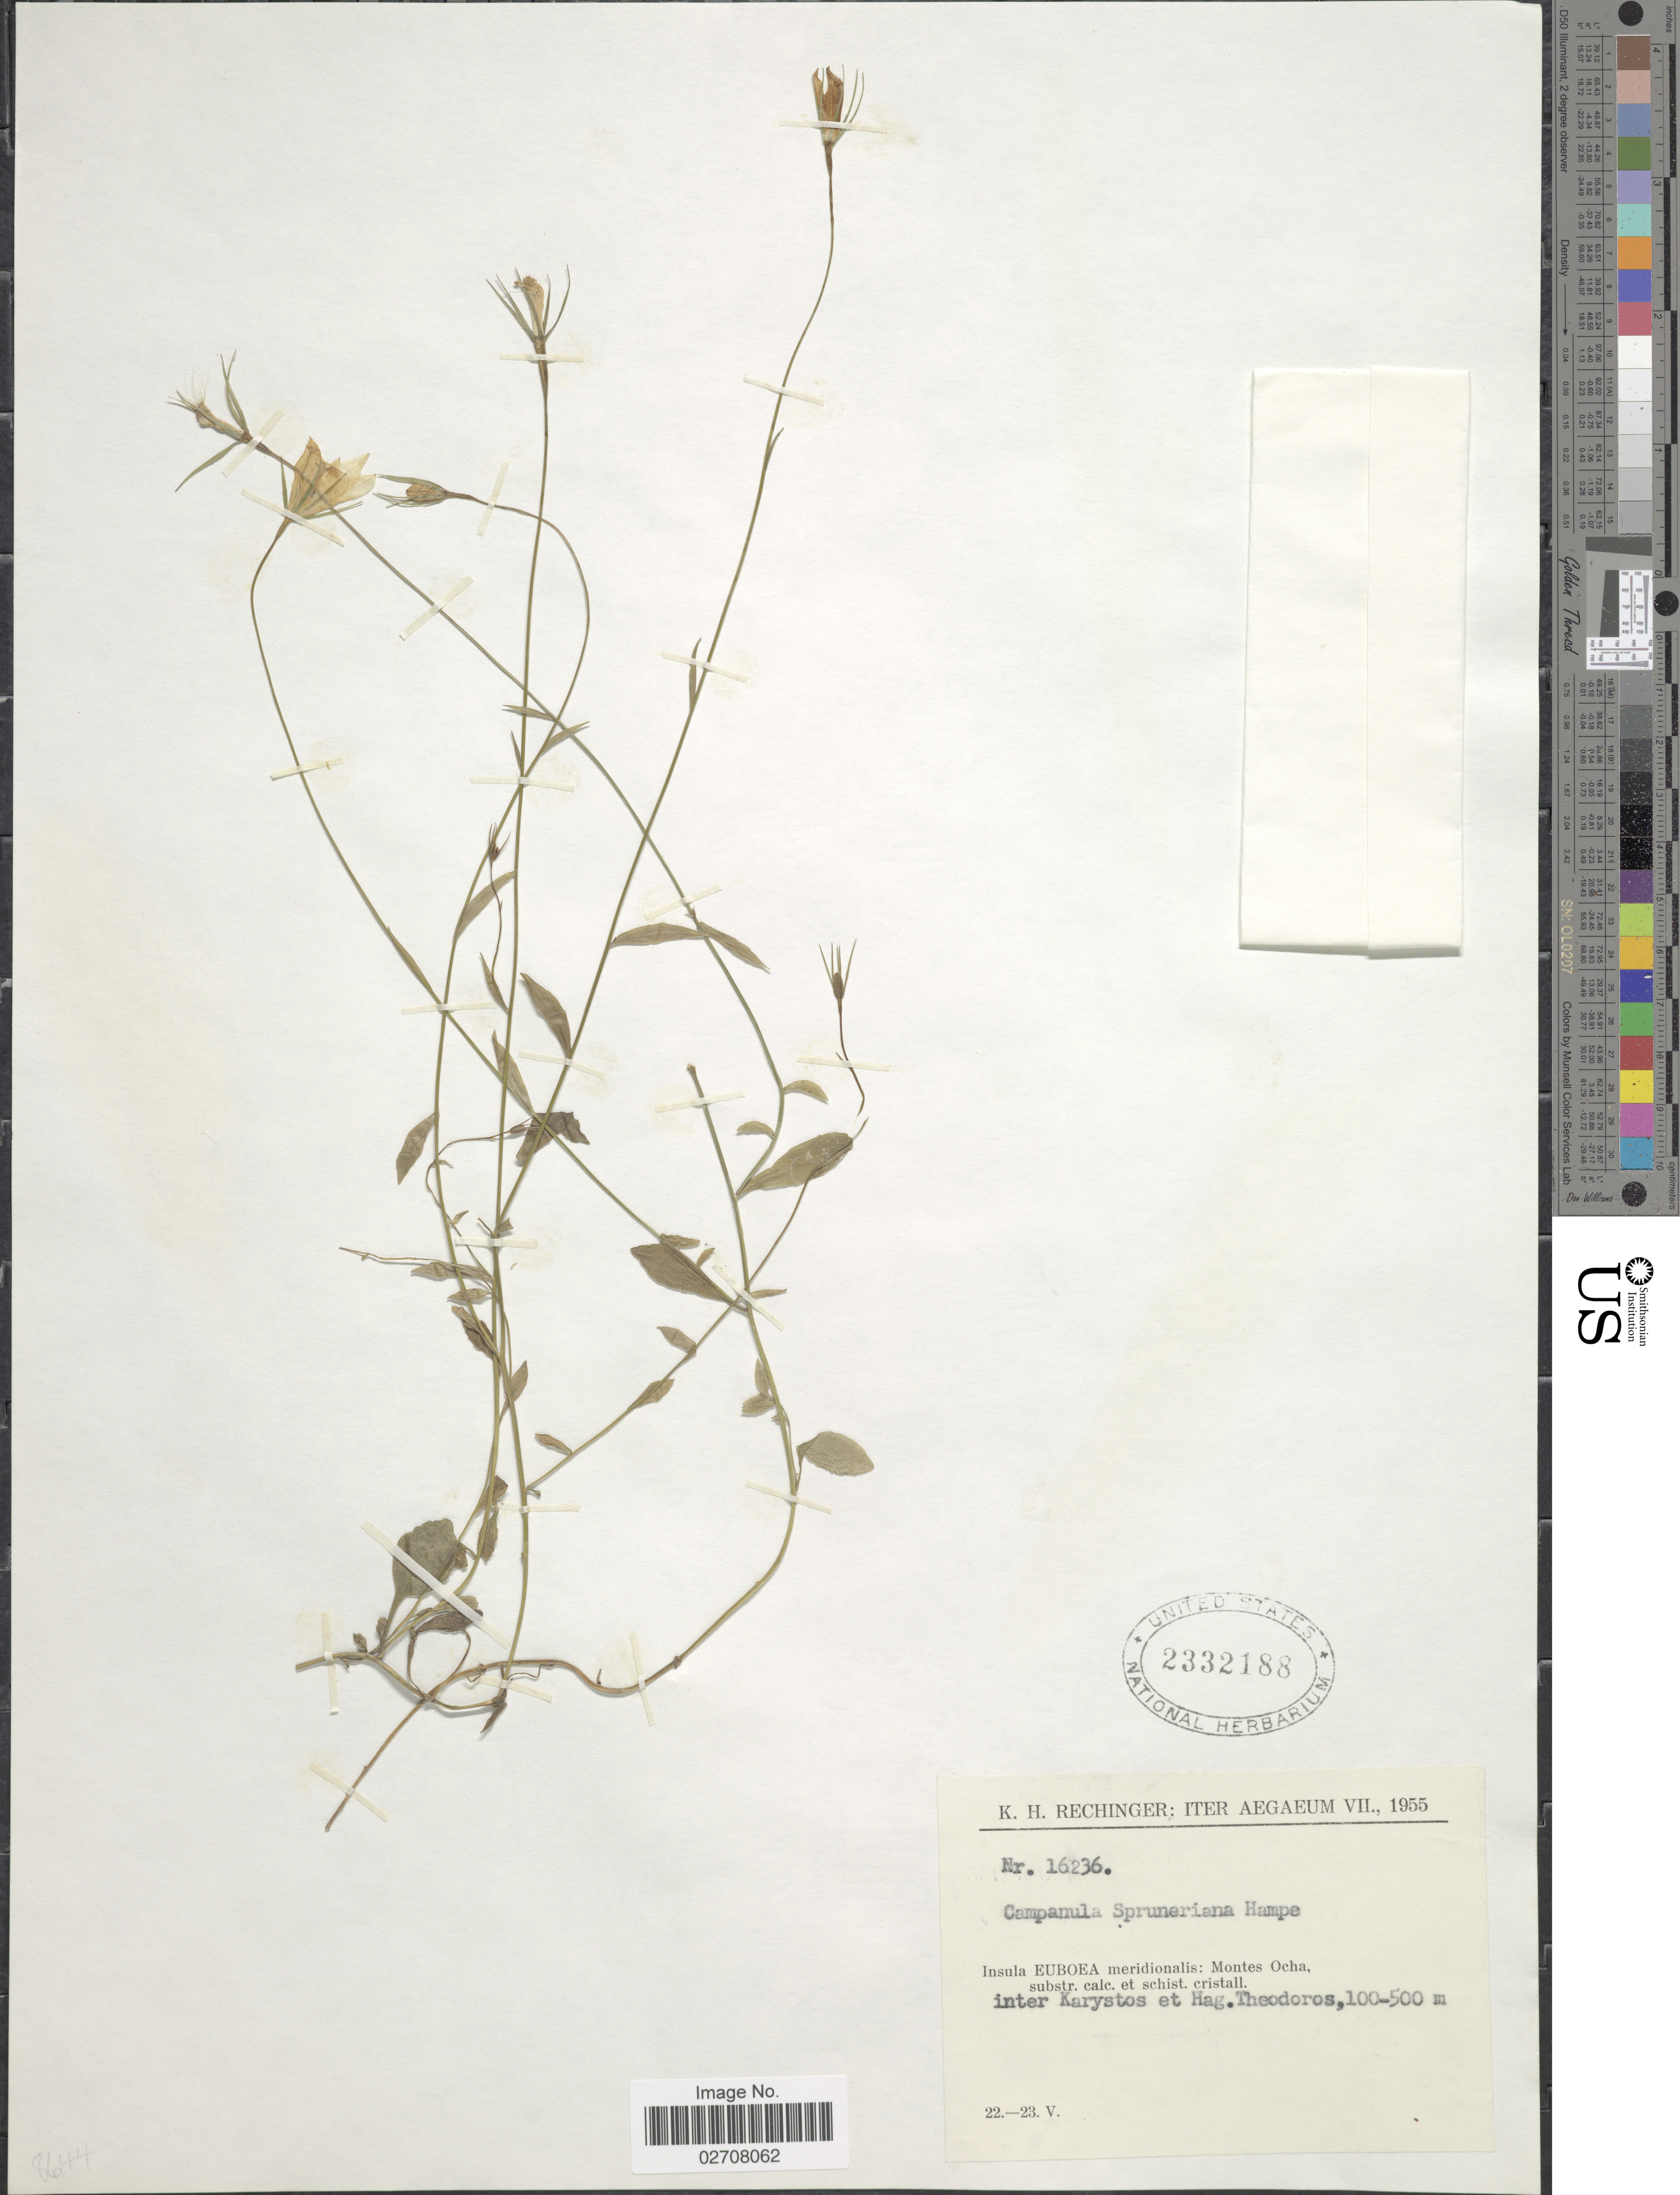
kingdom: Plantae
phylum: Tracheophyta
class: Magnoliopsida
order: Asterales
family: Campanulaceae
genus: Campanula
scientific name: Campanula spruneriana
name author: Hampe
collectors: K. H. Rechinger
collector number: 16236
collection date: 1955-05-22/1955-05-23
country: Greece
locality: Aegaeum, Insula Euboea meridionalis: Montes Ocha, substr. calc. et schist. cristall, inter Karystos et Hag. Theodoros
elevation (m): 100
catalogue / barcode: US 2332188